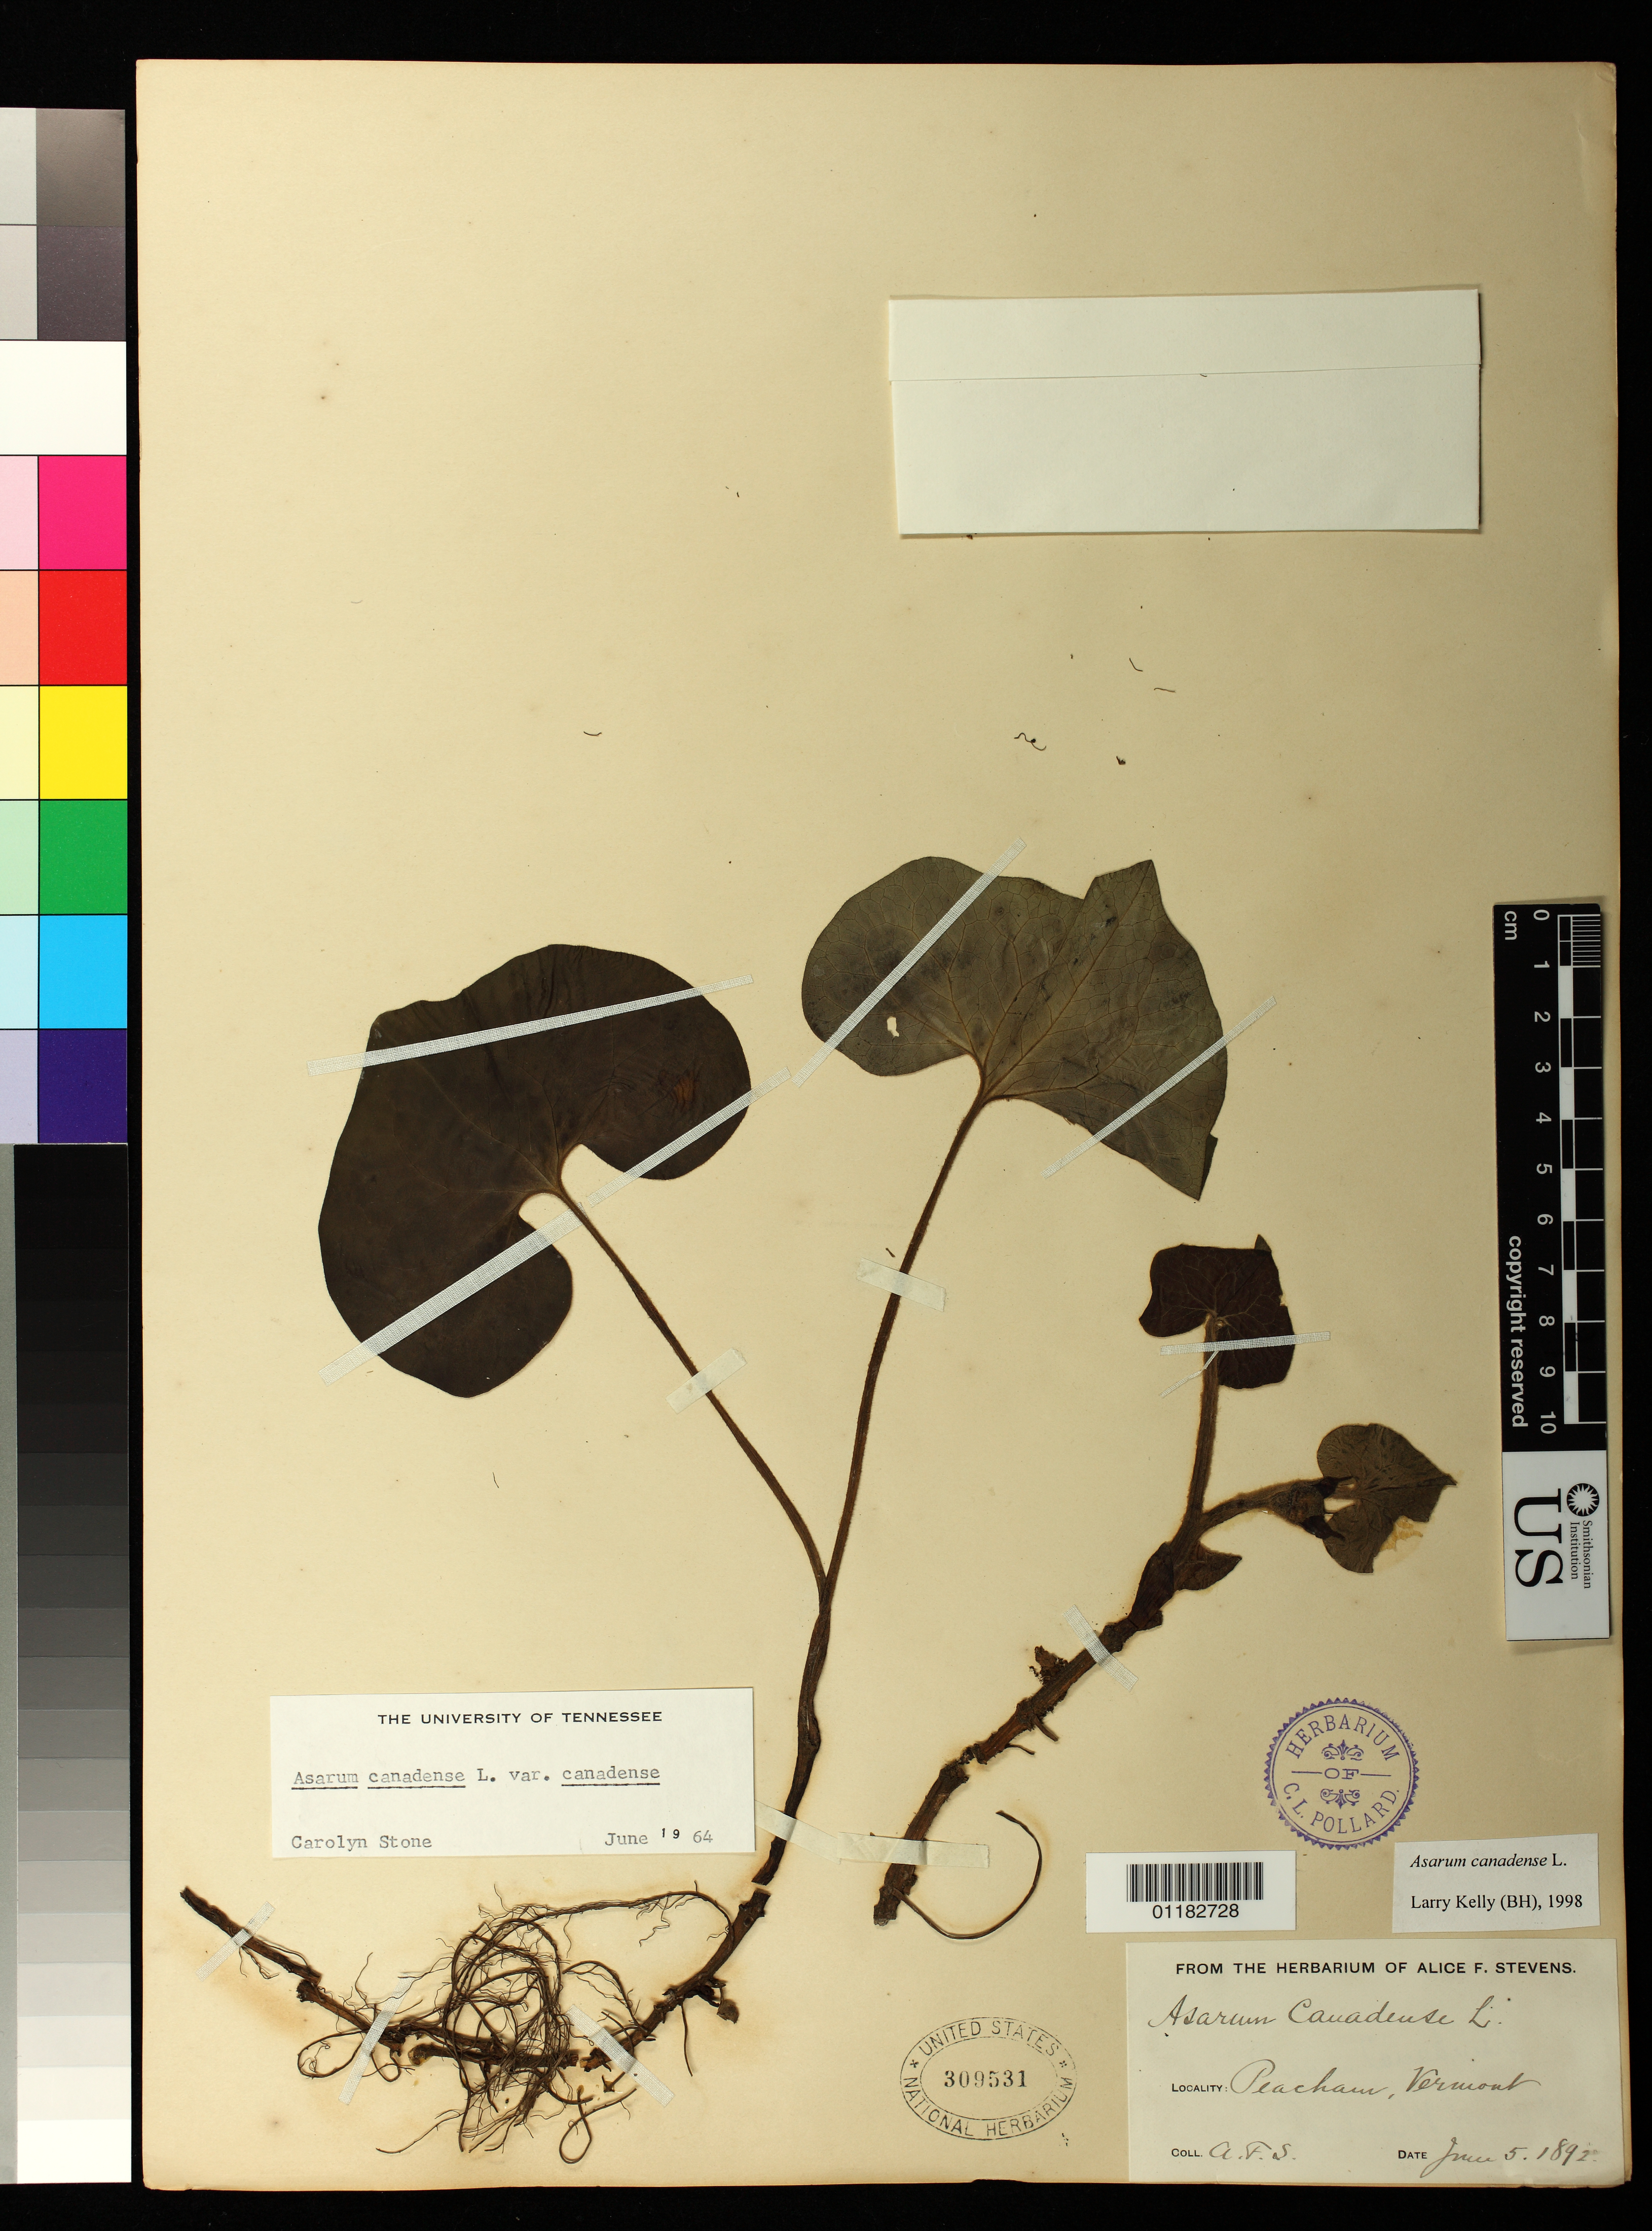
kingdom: Plantae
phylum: Tracheophyta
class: Magnoliopsida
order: Piperales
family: Aristolochiaceae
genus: Asarum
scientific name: Asarum canadense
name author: L.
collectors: A. F. Stevens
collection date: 1892-06-05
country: United States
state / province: Vermont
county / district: Caledonia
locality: Peacham, Caledonia County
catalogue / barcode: US 309531